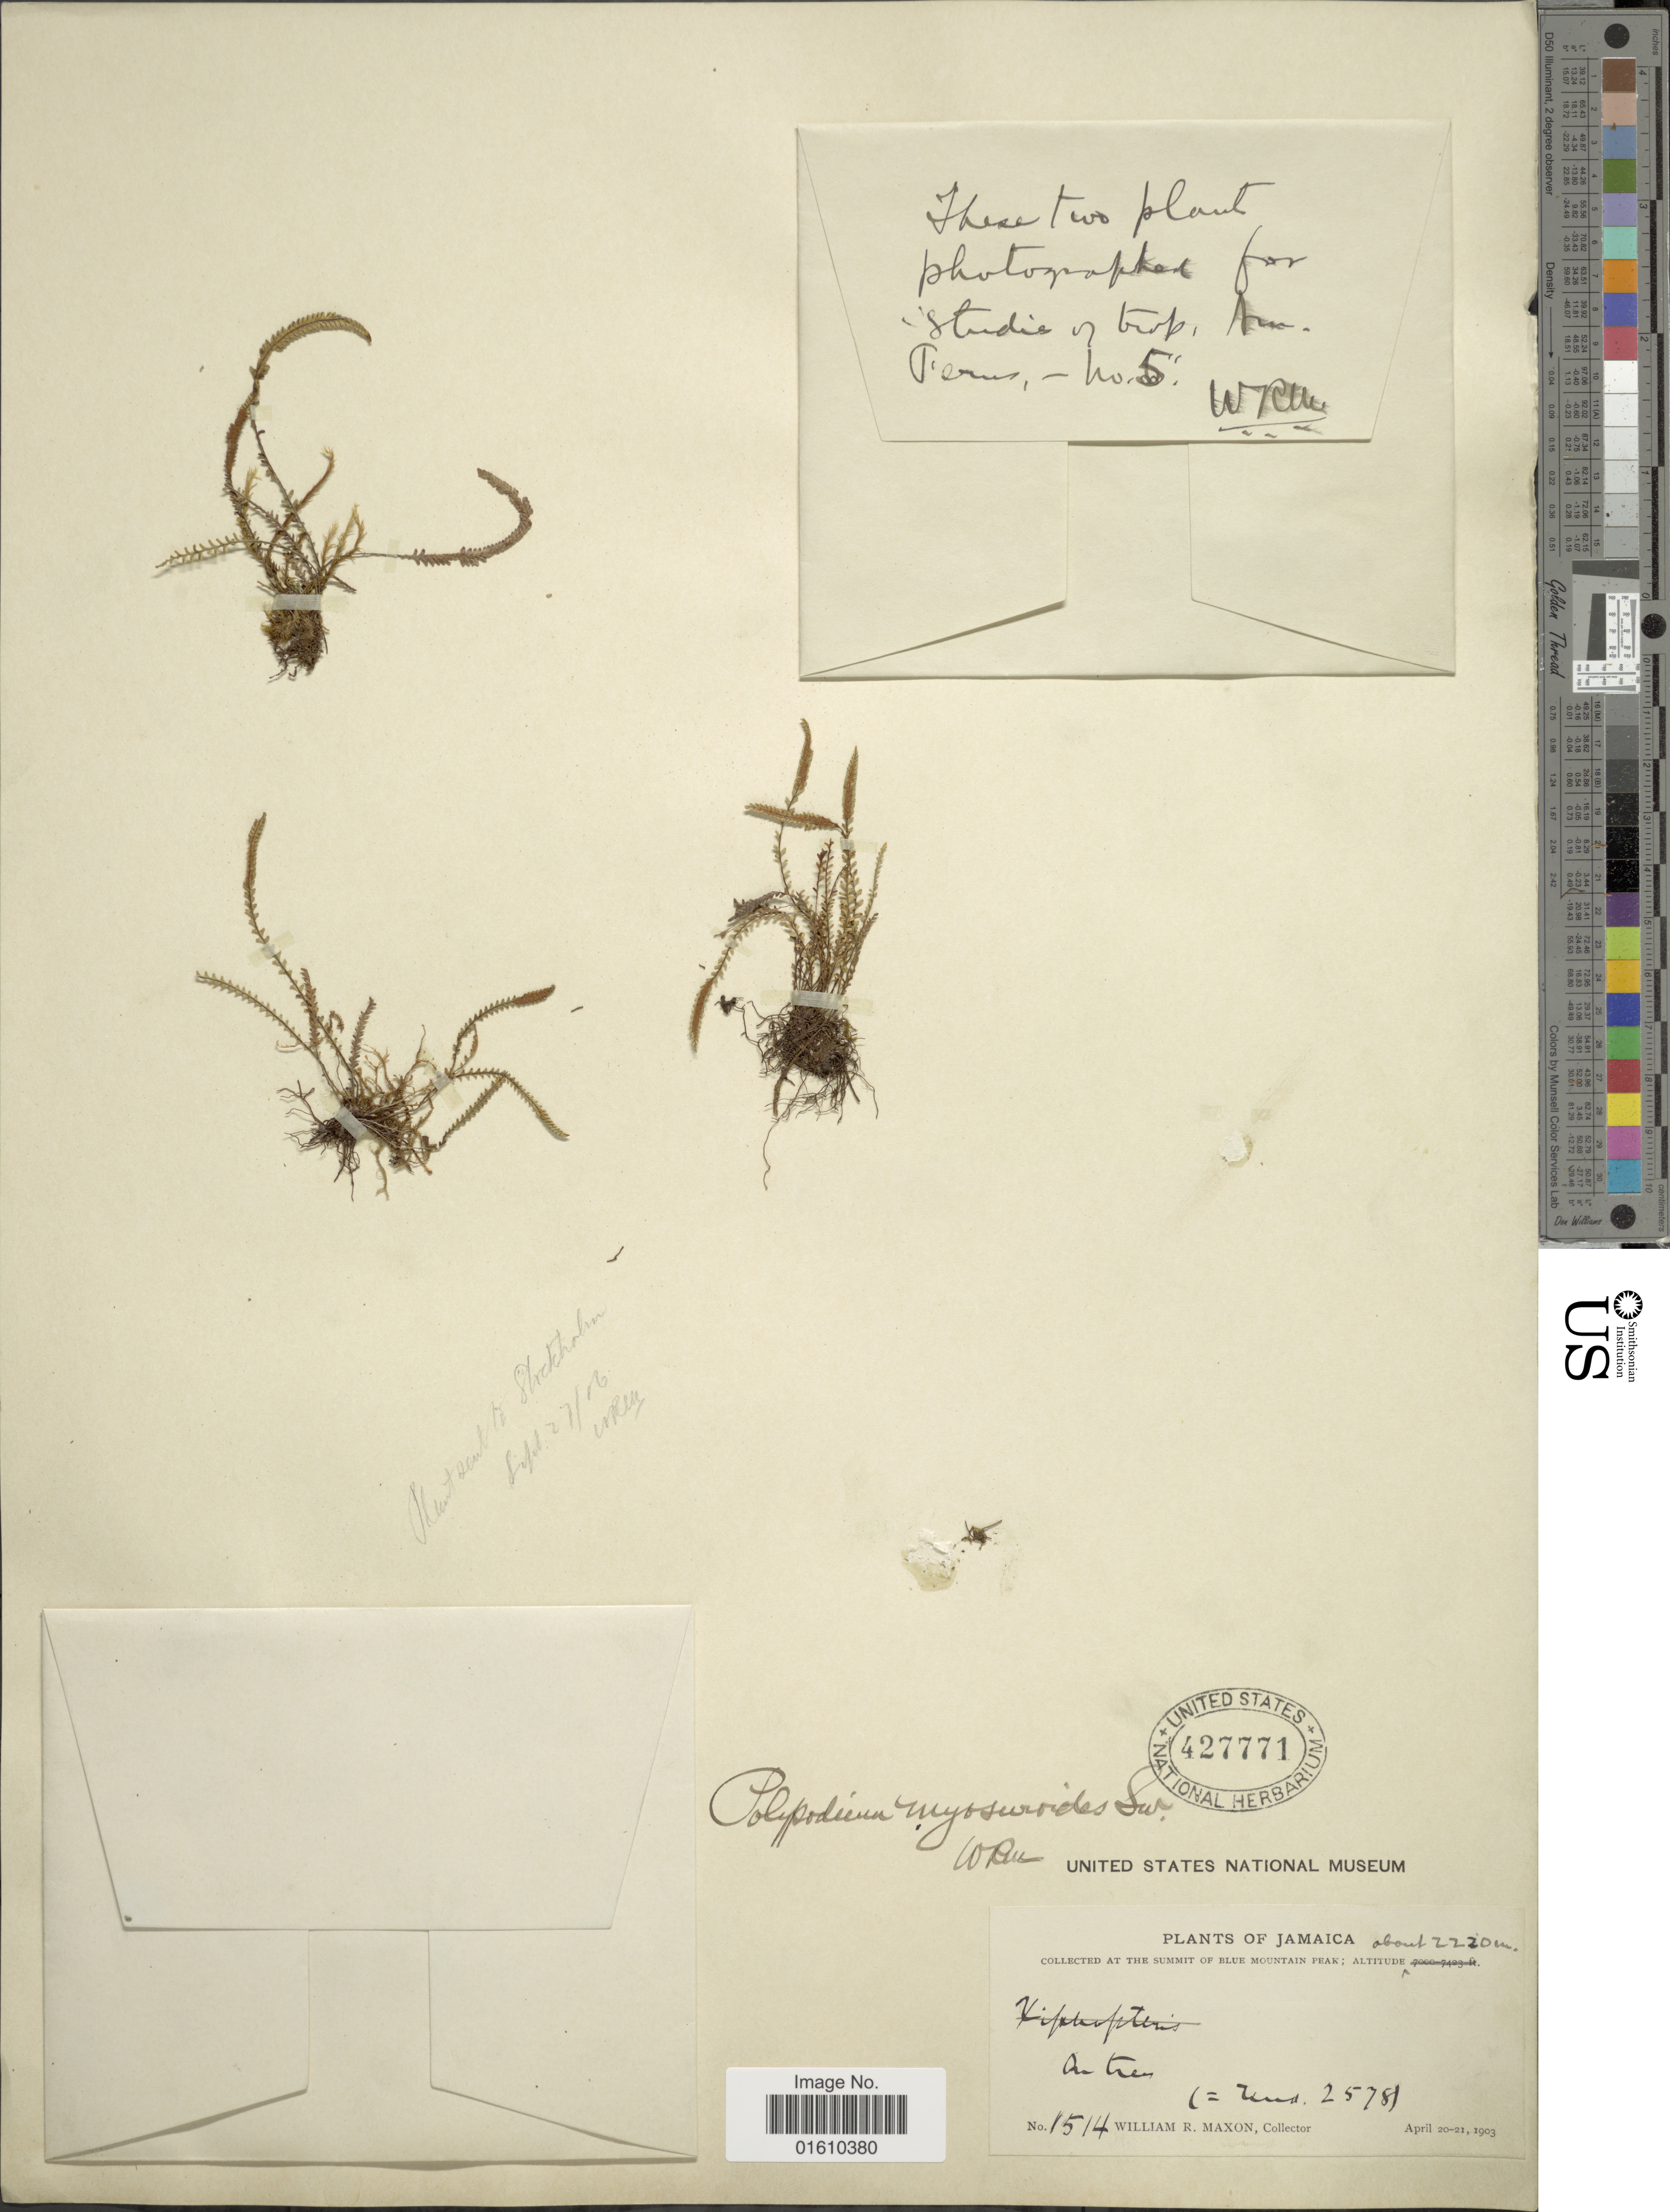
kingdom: Plantae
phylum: Tracheophyta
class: Polypodiopsida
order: Polypodiales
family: Polypodiaceae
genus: Stenogrammitis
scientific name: Stenogrammitis myosuroides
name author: (Sw.) Labiak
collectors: W. R. Maxon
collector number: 1514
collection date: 1903-04-20/1903-04-21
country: Jamaica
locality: At the summit of Blue Mountain Peak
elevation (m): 2220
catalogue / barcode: US 427771